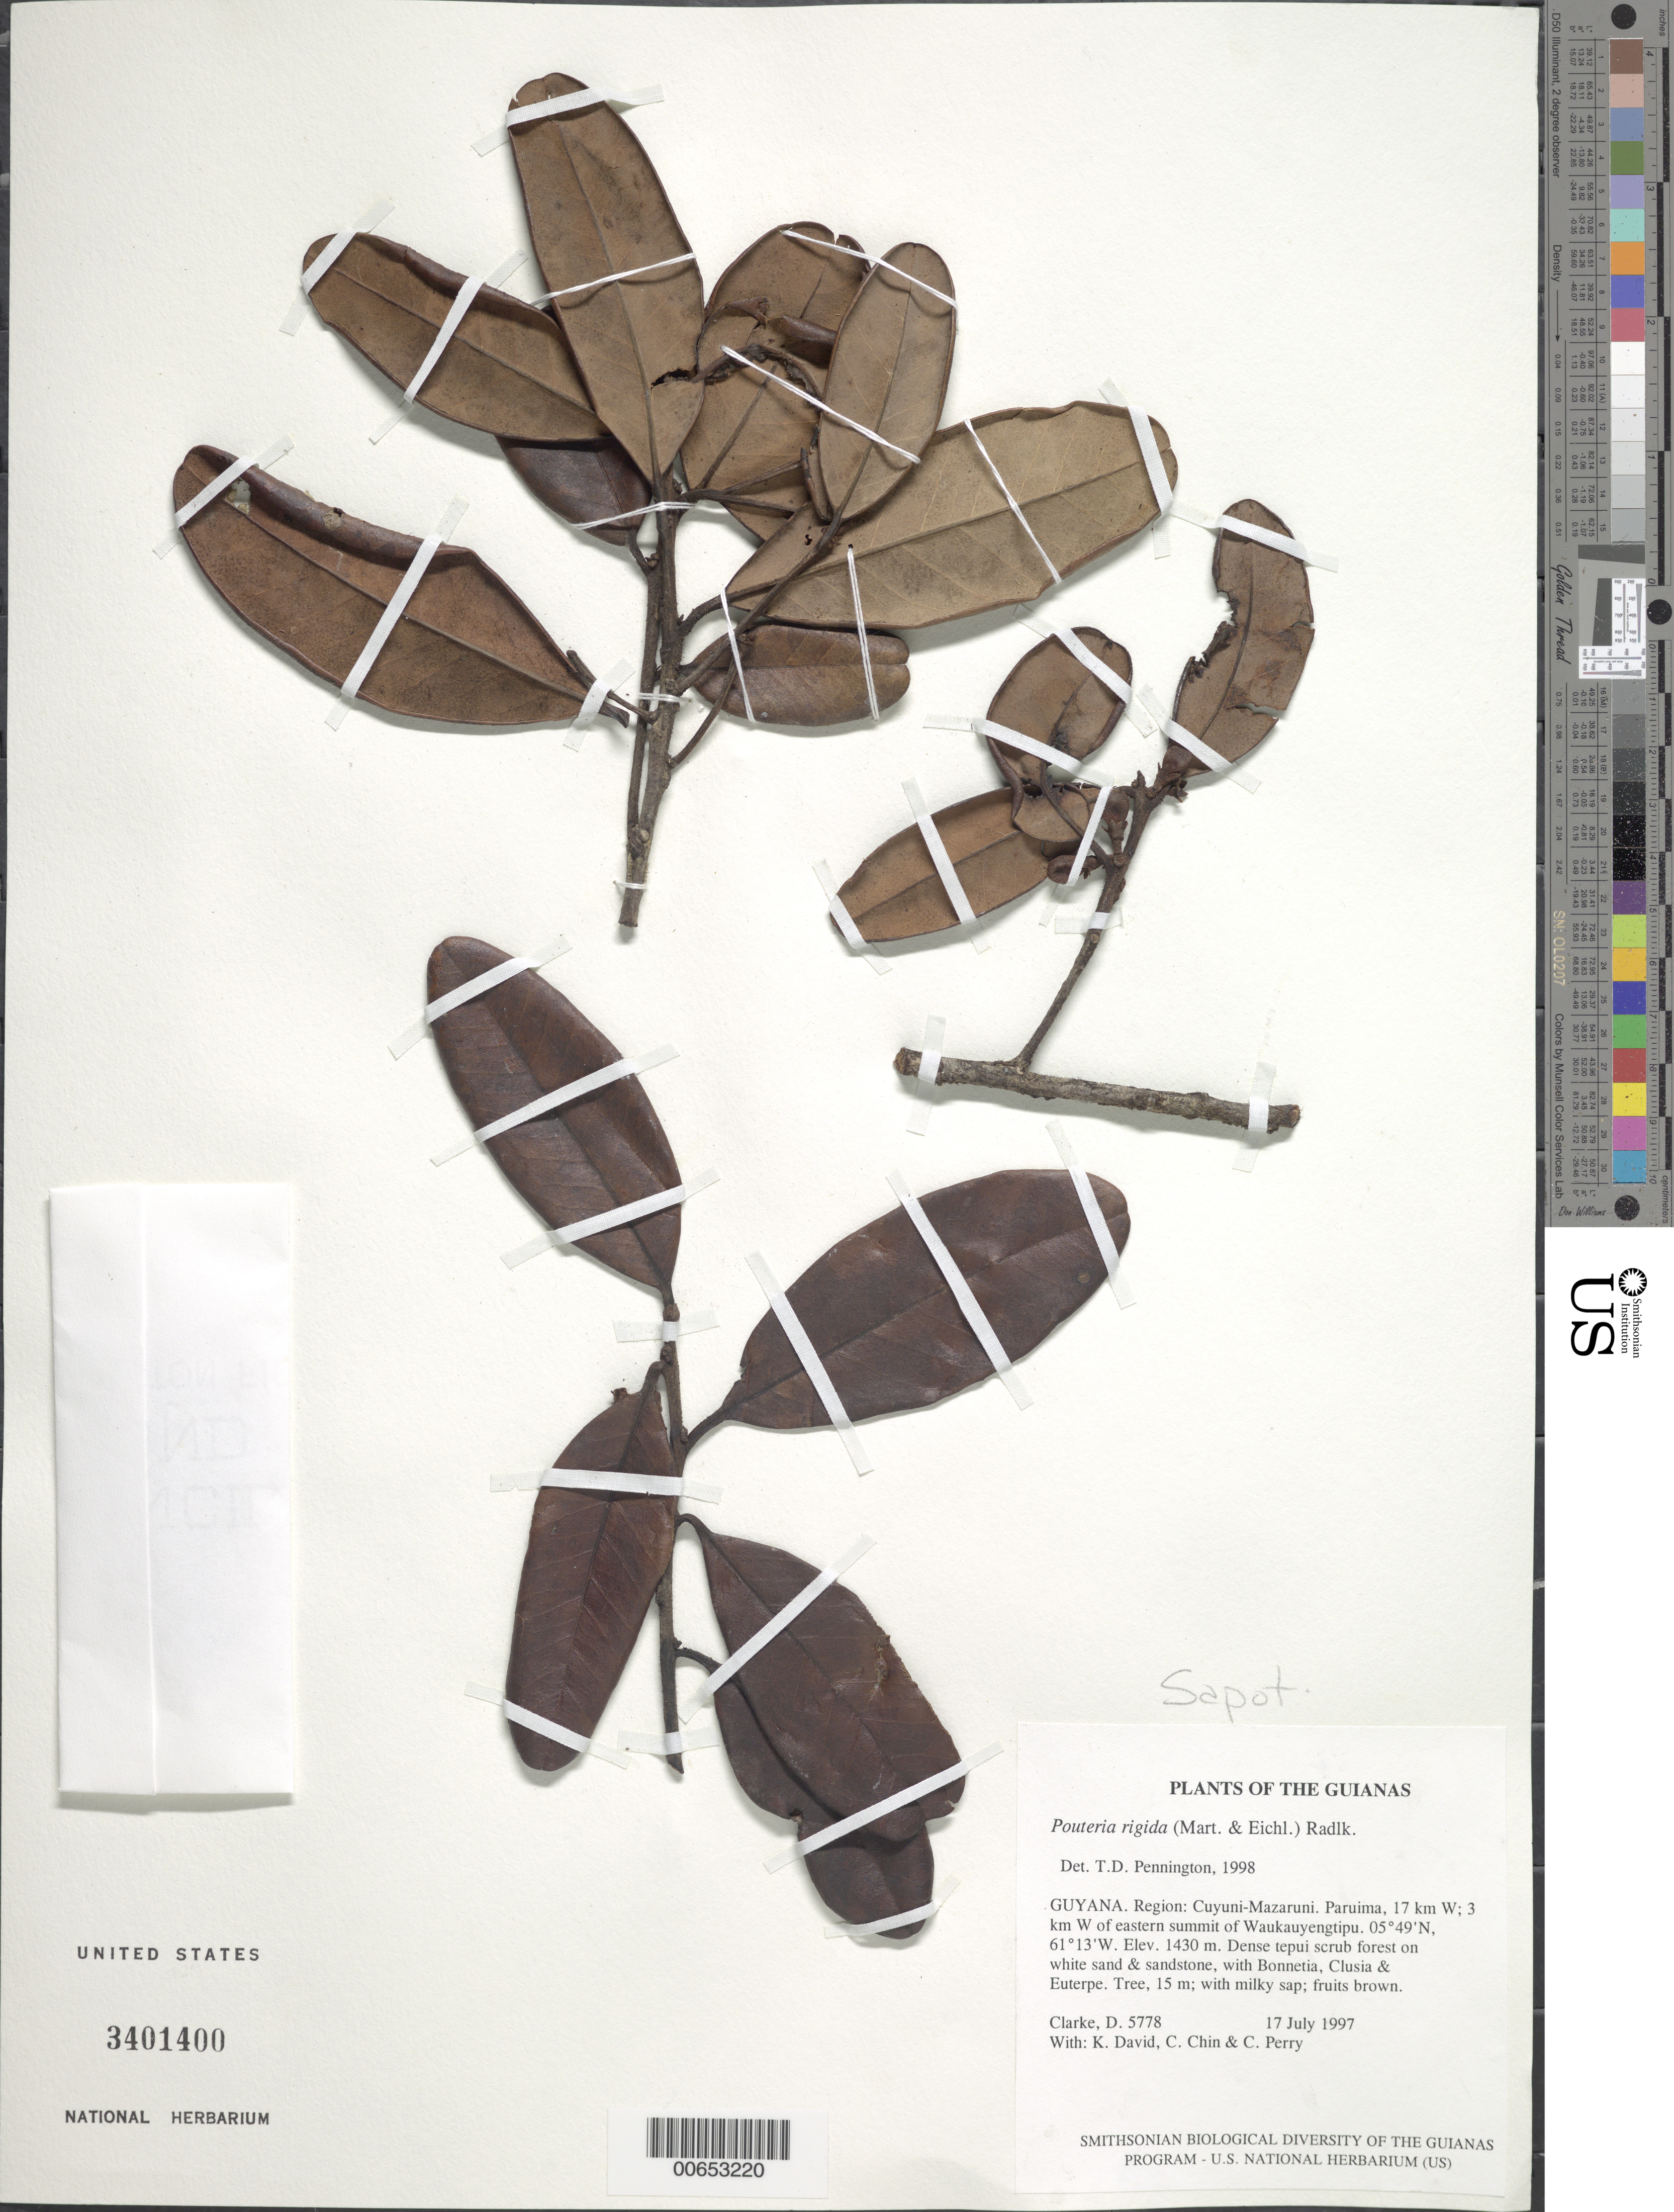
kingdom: Plantae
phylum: Tracheophyta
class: Magnoliopsida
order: Ericales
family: Sapotaceae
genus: Pouteria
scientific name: Pouteria rigida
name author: (Mart. & Eichler) Radlk.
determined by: Pennington, T. D., (K)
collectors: H. D. Clarke, K. David, C. Chin & C. Perry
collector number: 5778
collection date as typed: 17 July 1997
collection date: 1997-07-17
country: Guyana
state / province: Cuyuni-Mazaruni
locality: Paruima, 17 km W; 3 km W of eastern summit of Waukauyengtipu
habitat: Dense tepui scrub forest on white sand & sandstone, with Bonnetia, Clusia & Euterpe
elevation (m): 1430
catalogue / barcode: US 3401400